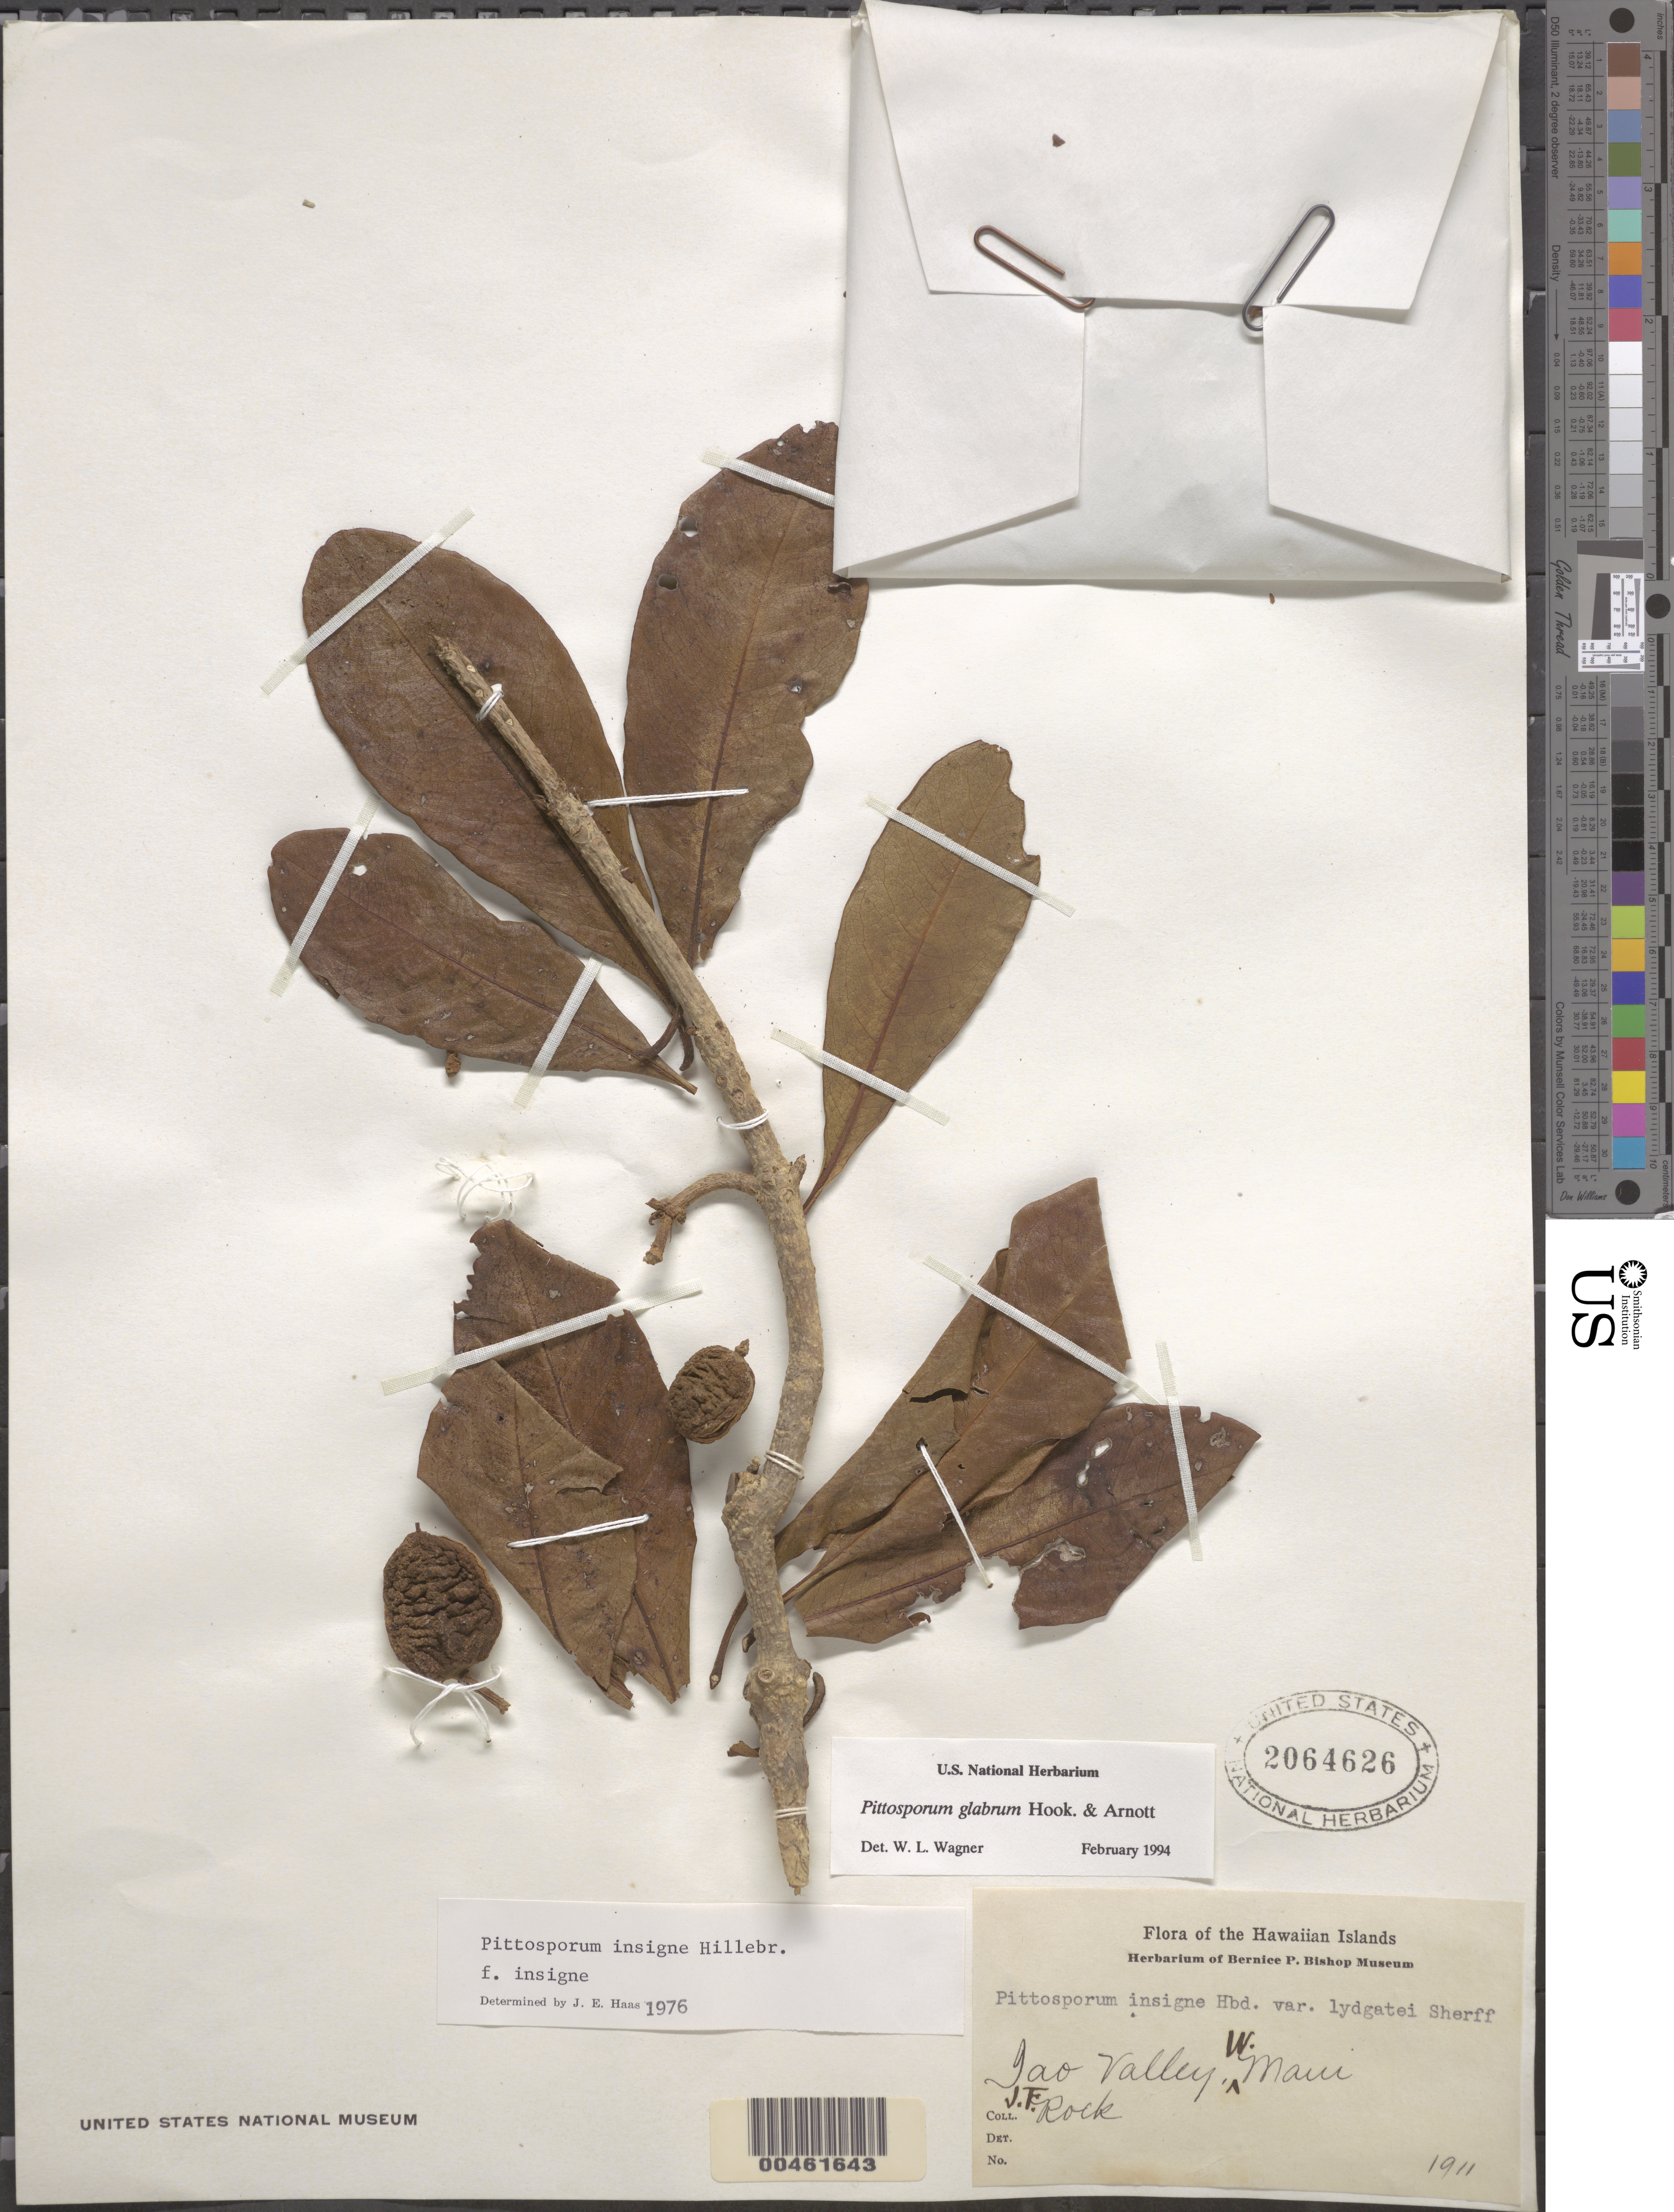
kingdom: Plantae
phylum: Tracheophyta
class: Magnoliopsida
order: Apiales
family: Pittosporaceae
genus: Pittosporum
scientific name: Pittosporum glabrum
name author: Hook. & Arn.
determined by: Wagner, W. L., (BOT), Smithsonian Institution - National Museum of Natural History (UNITED STATES)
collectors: J. F. Rock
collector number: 1911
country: United States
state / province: Hawaii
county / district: Maui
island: Maui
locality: Iao Valley, W Maui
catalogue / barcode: US 2064626